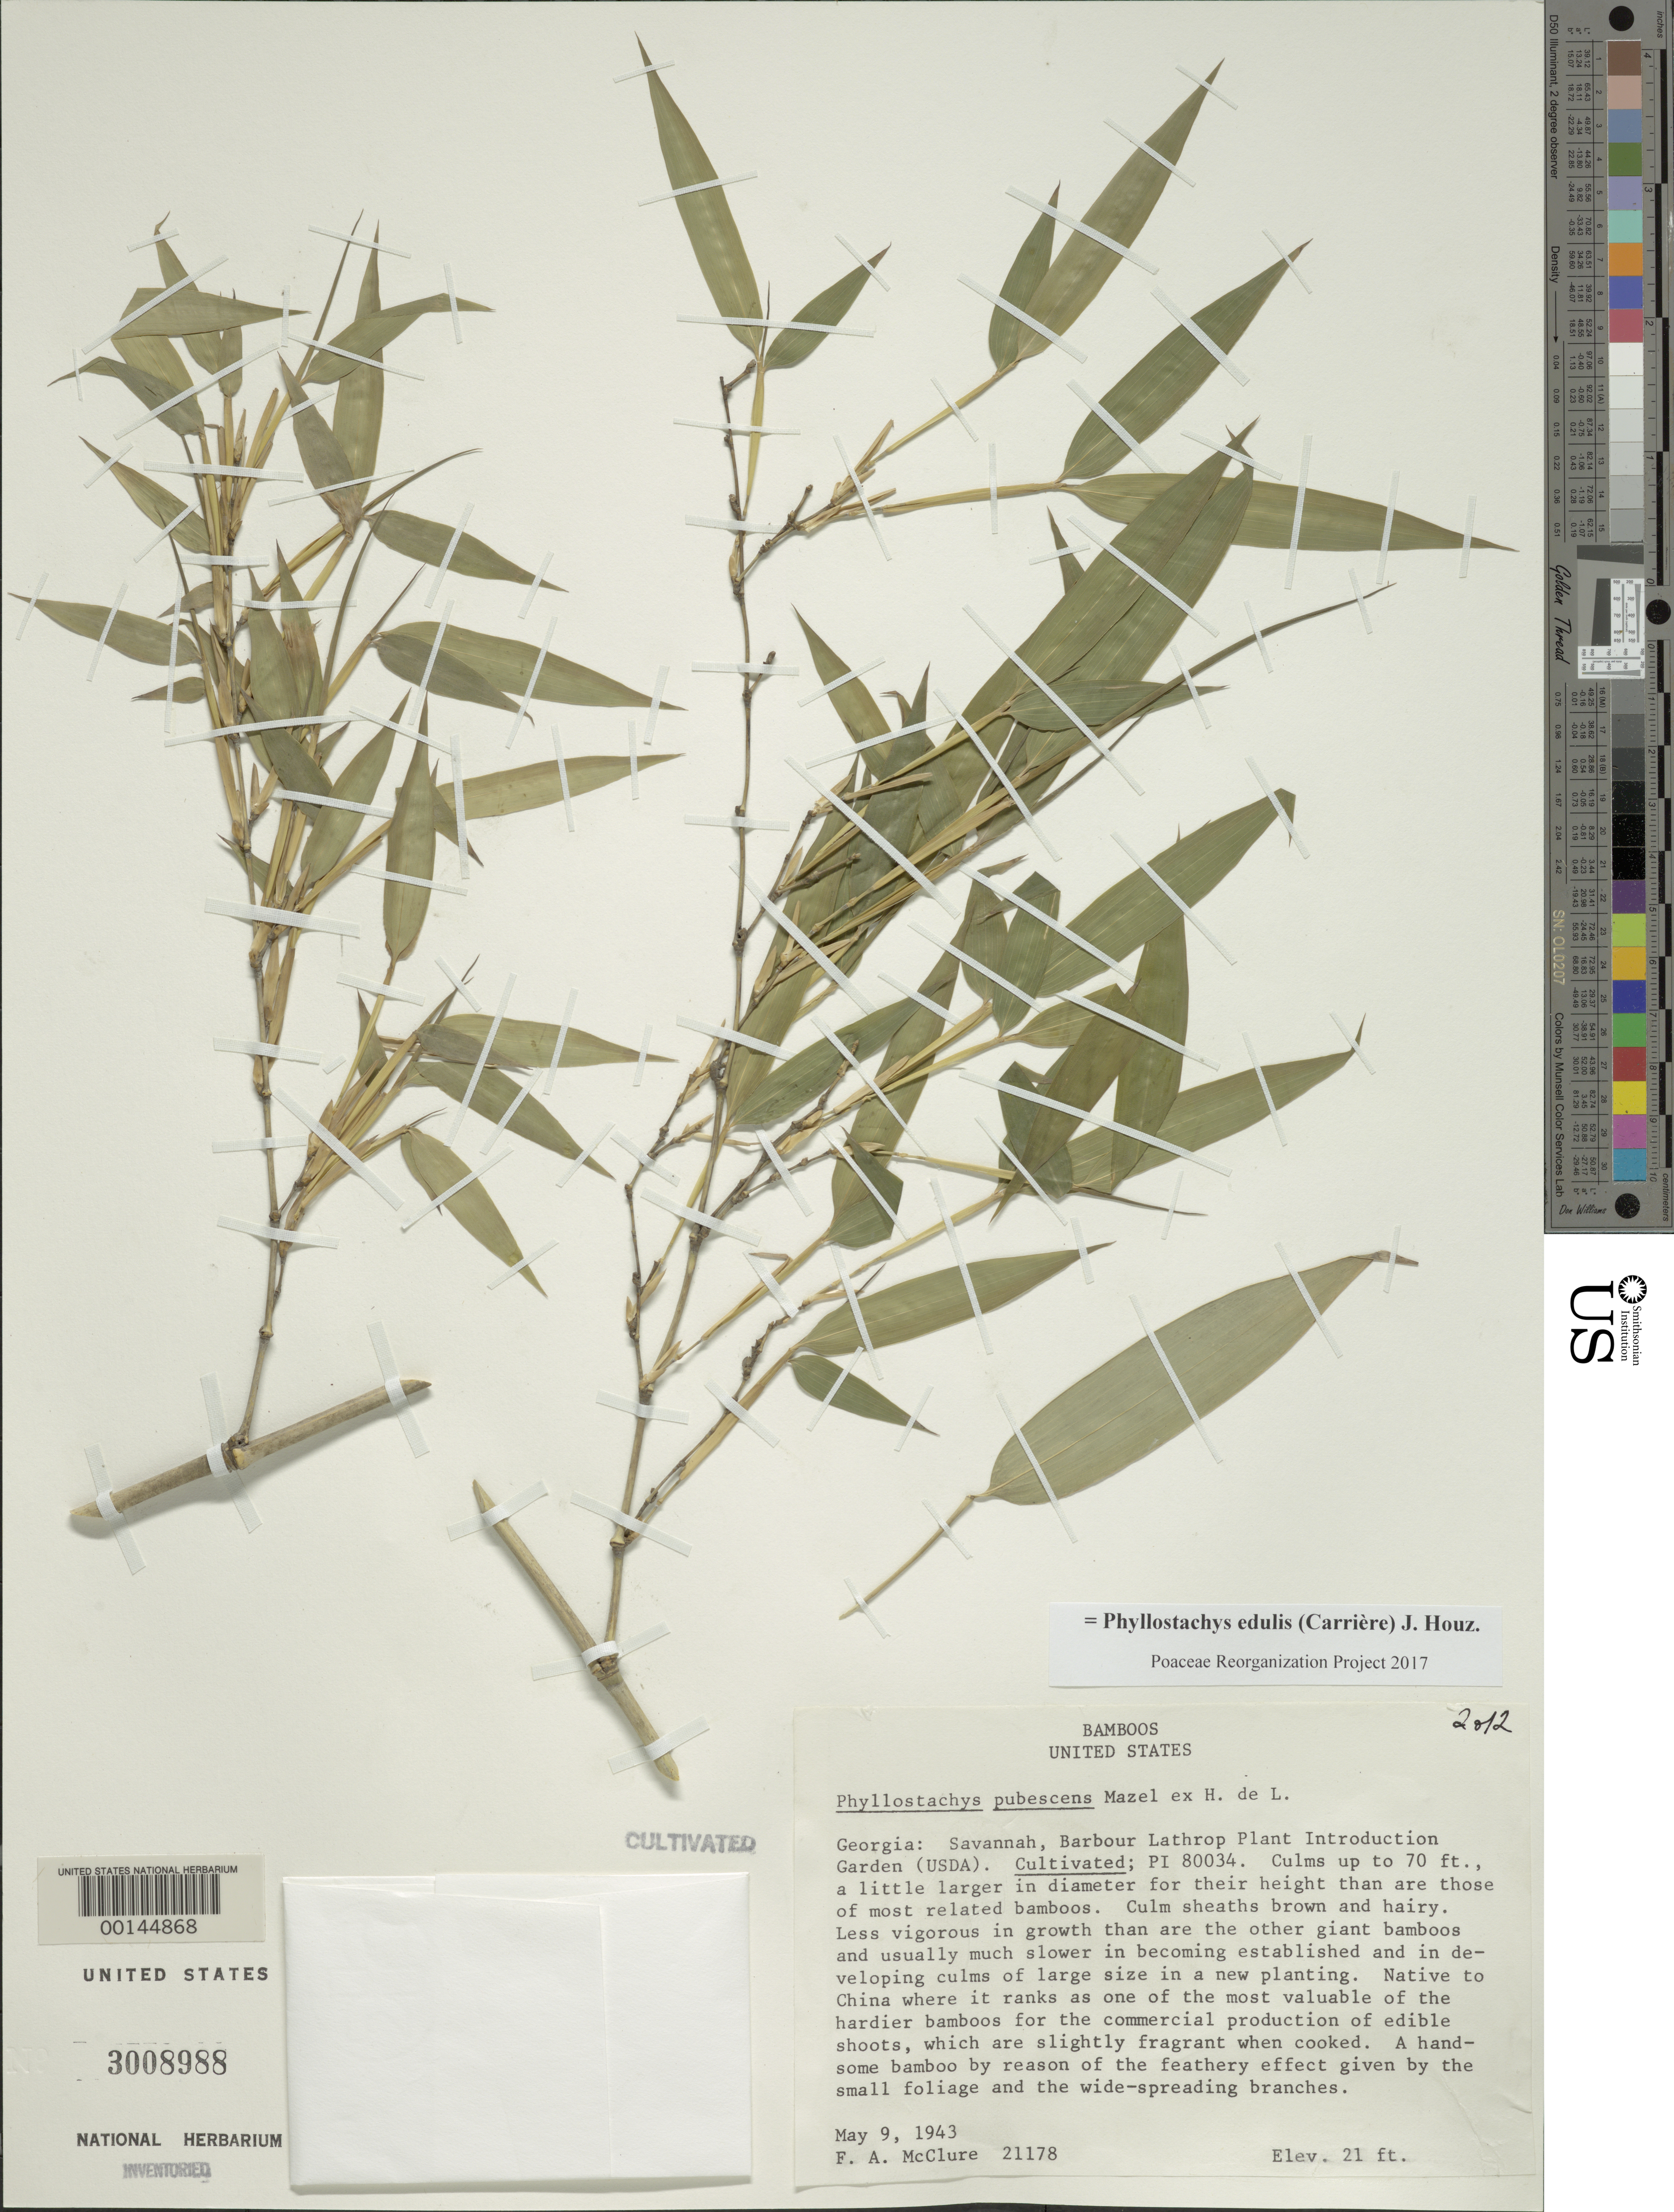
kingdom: Plantae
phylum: Tracheophyta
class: Liliopsida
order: Poales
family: Poaceae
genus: Phyllostachys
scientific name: Phyllostachys edulis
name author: (Carrière) J. Houz.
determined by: Poaceae Reorganization Project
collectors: F. A. McClure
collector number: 21178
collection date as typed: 09 May 1943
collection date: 1943-05-09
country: United States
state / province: Georgia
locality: Savannah, barbour lathrop p.i. garden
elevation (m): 6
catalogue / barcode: US 3008988